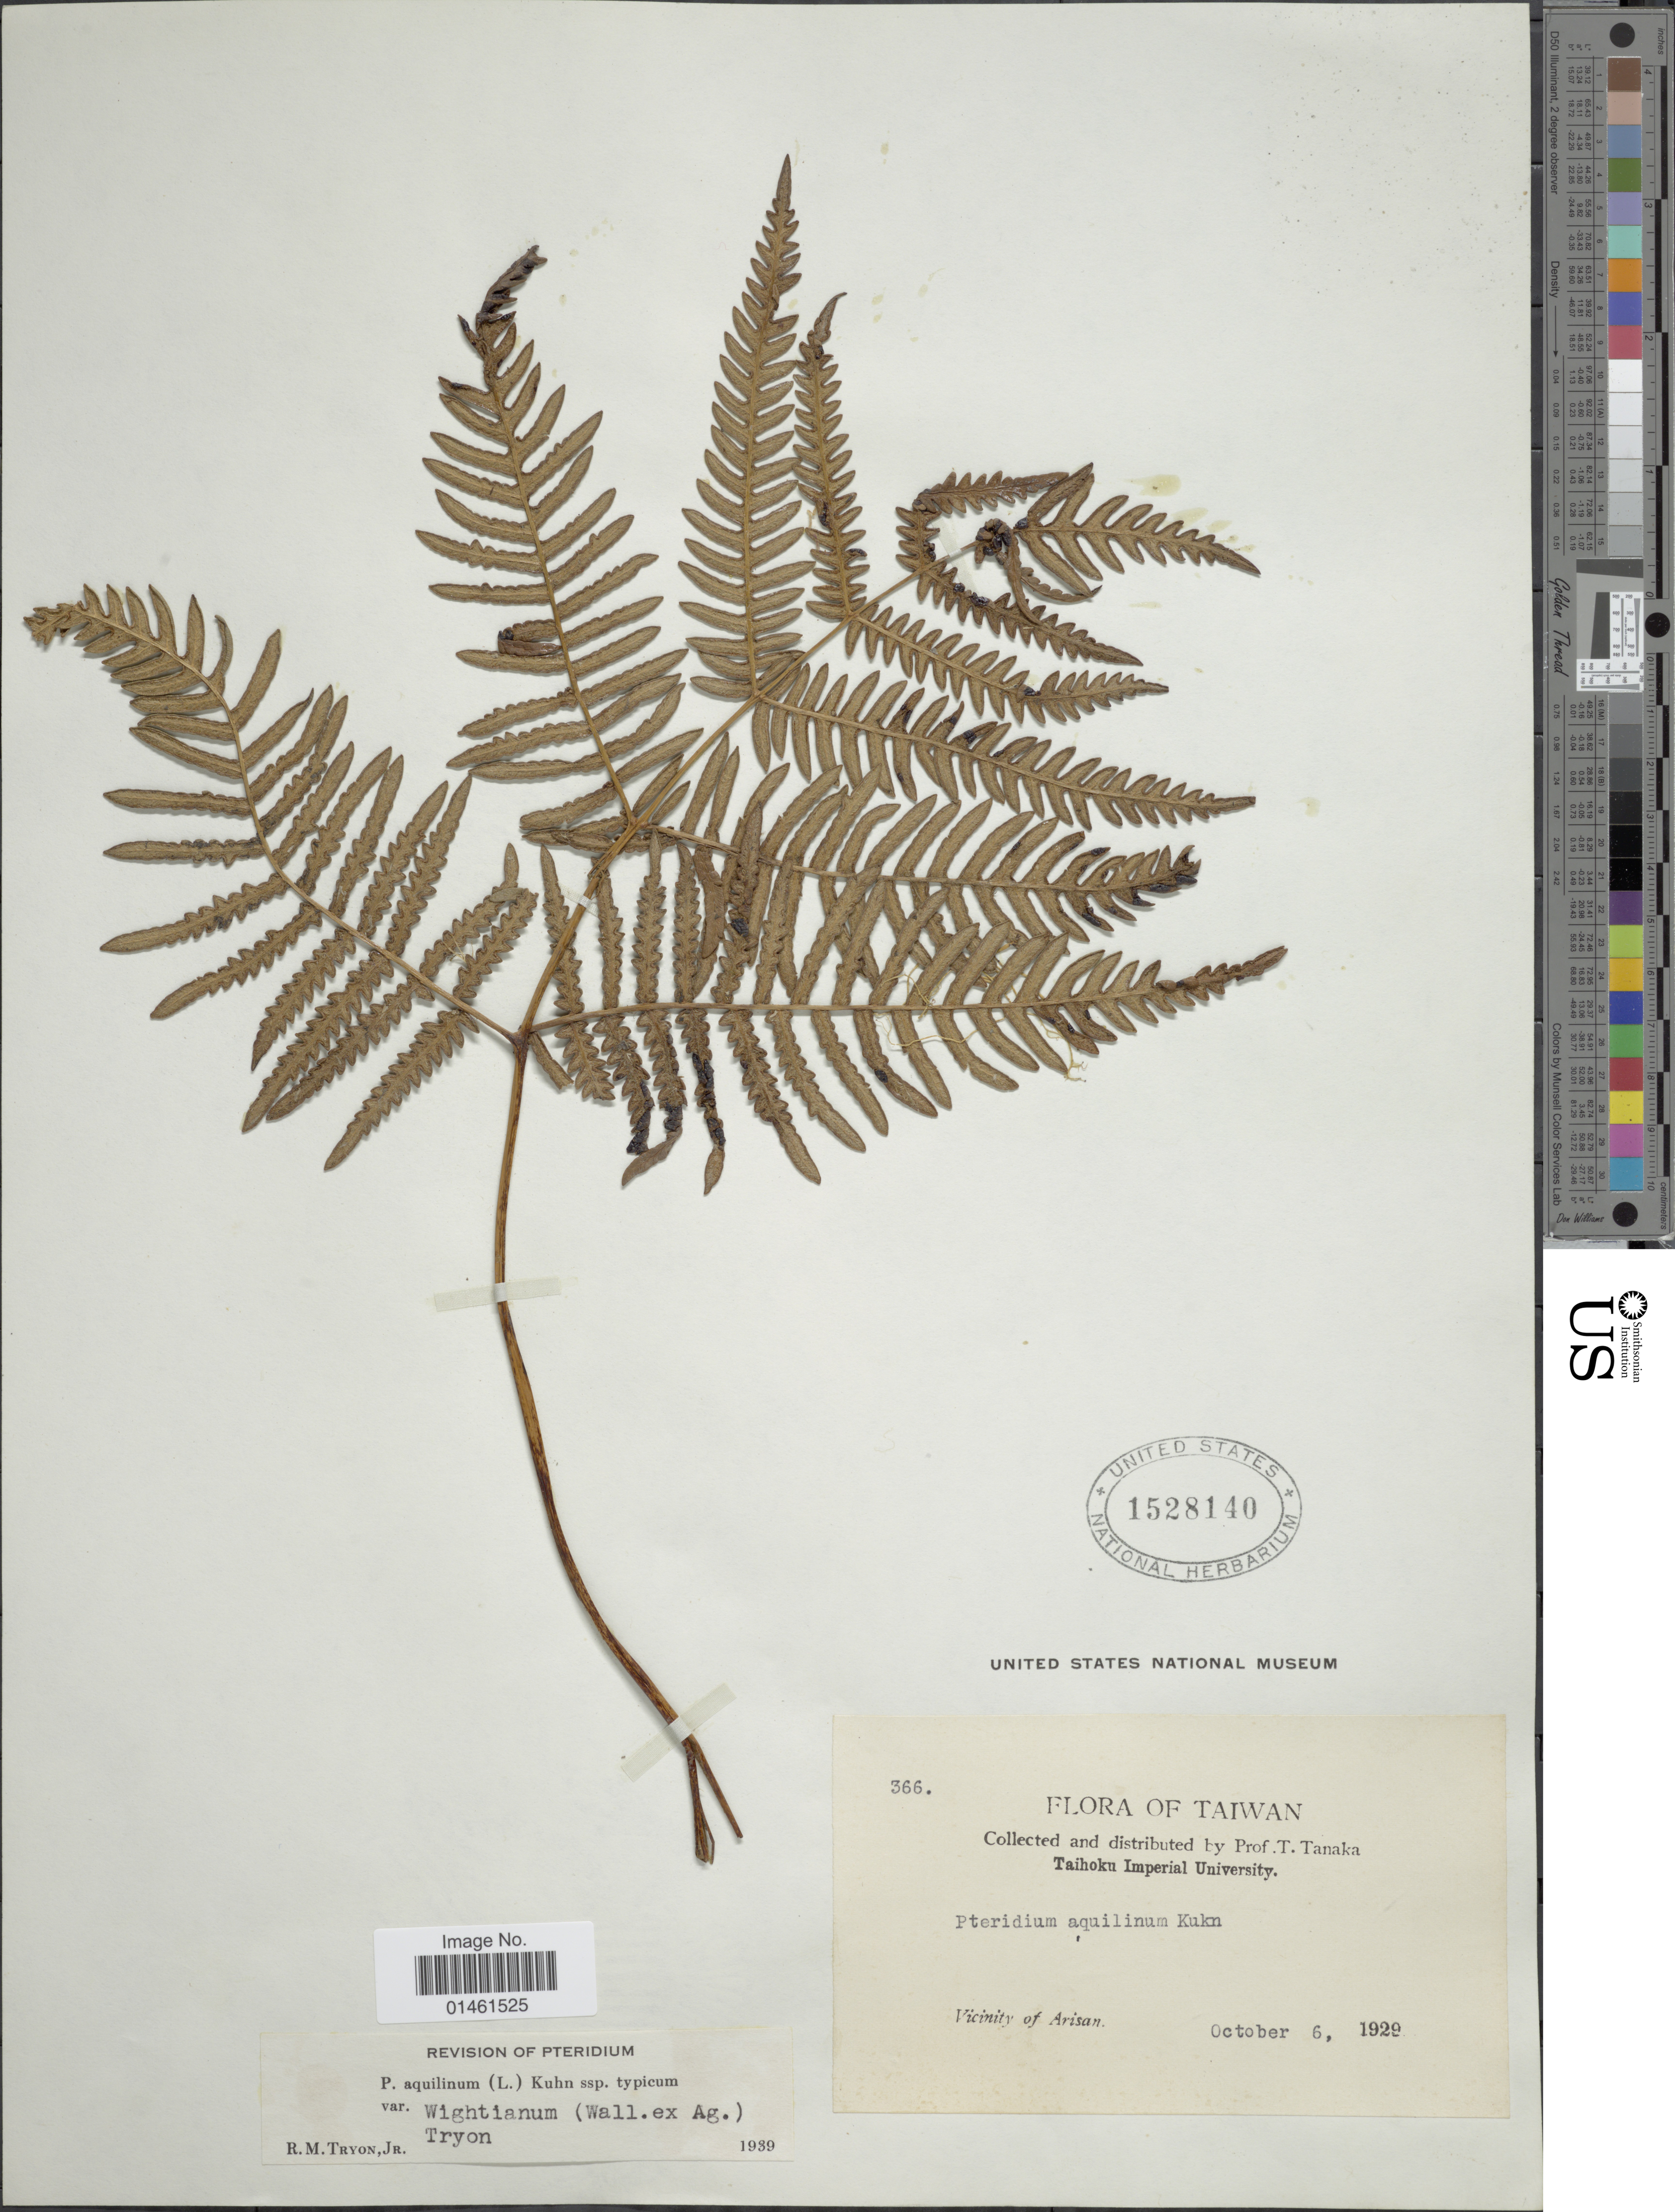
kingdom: Plantae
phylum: Tracheophyta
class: Polypodiopsida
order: Polypodiales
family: Dennstaedtiaceae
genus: Pteridium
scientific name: Pteridium aquilinum var. wightianum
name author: (J. Agardh) R.M. Tryon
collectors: T. Tanaka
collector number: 366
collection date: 1929-10-06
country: Taiwan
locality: Vicitnity of Arisan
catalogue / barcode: US 1528140